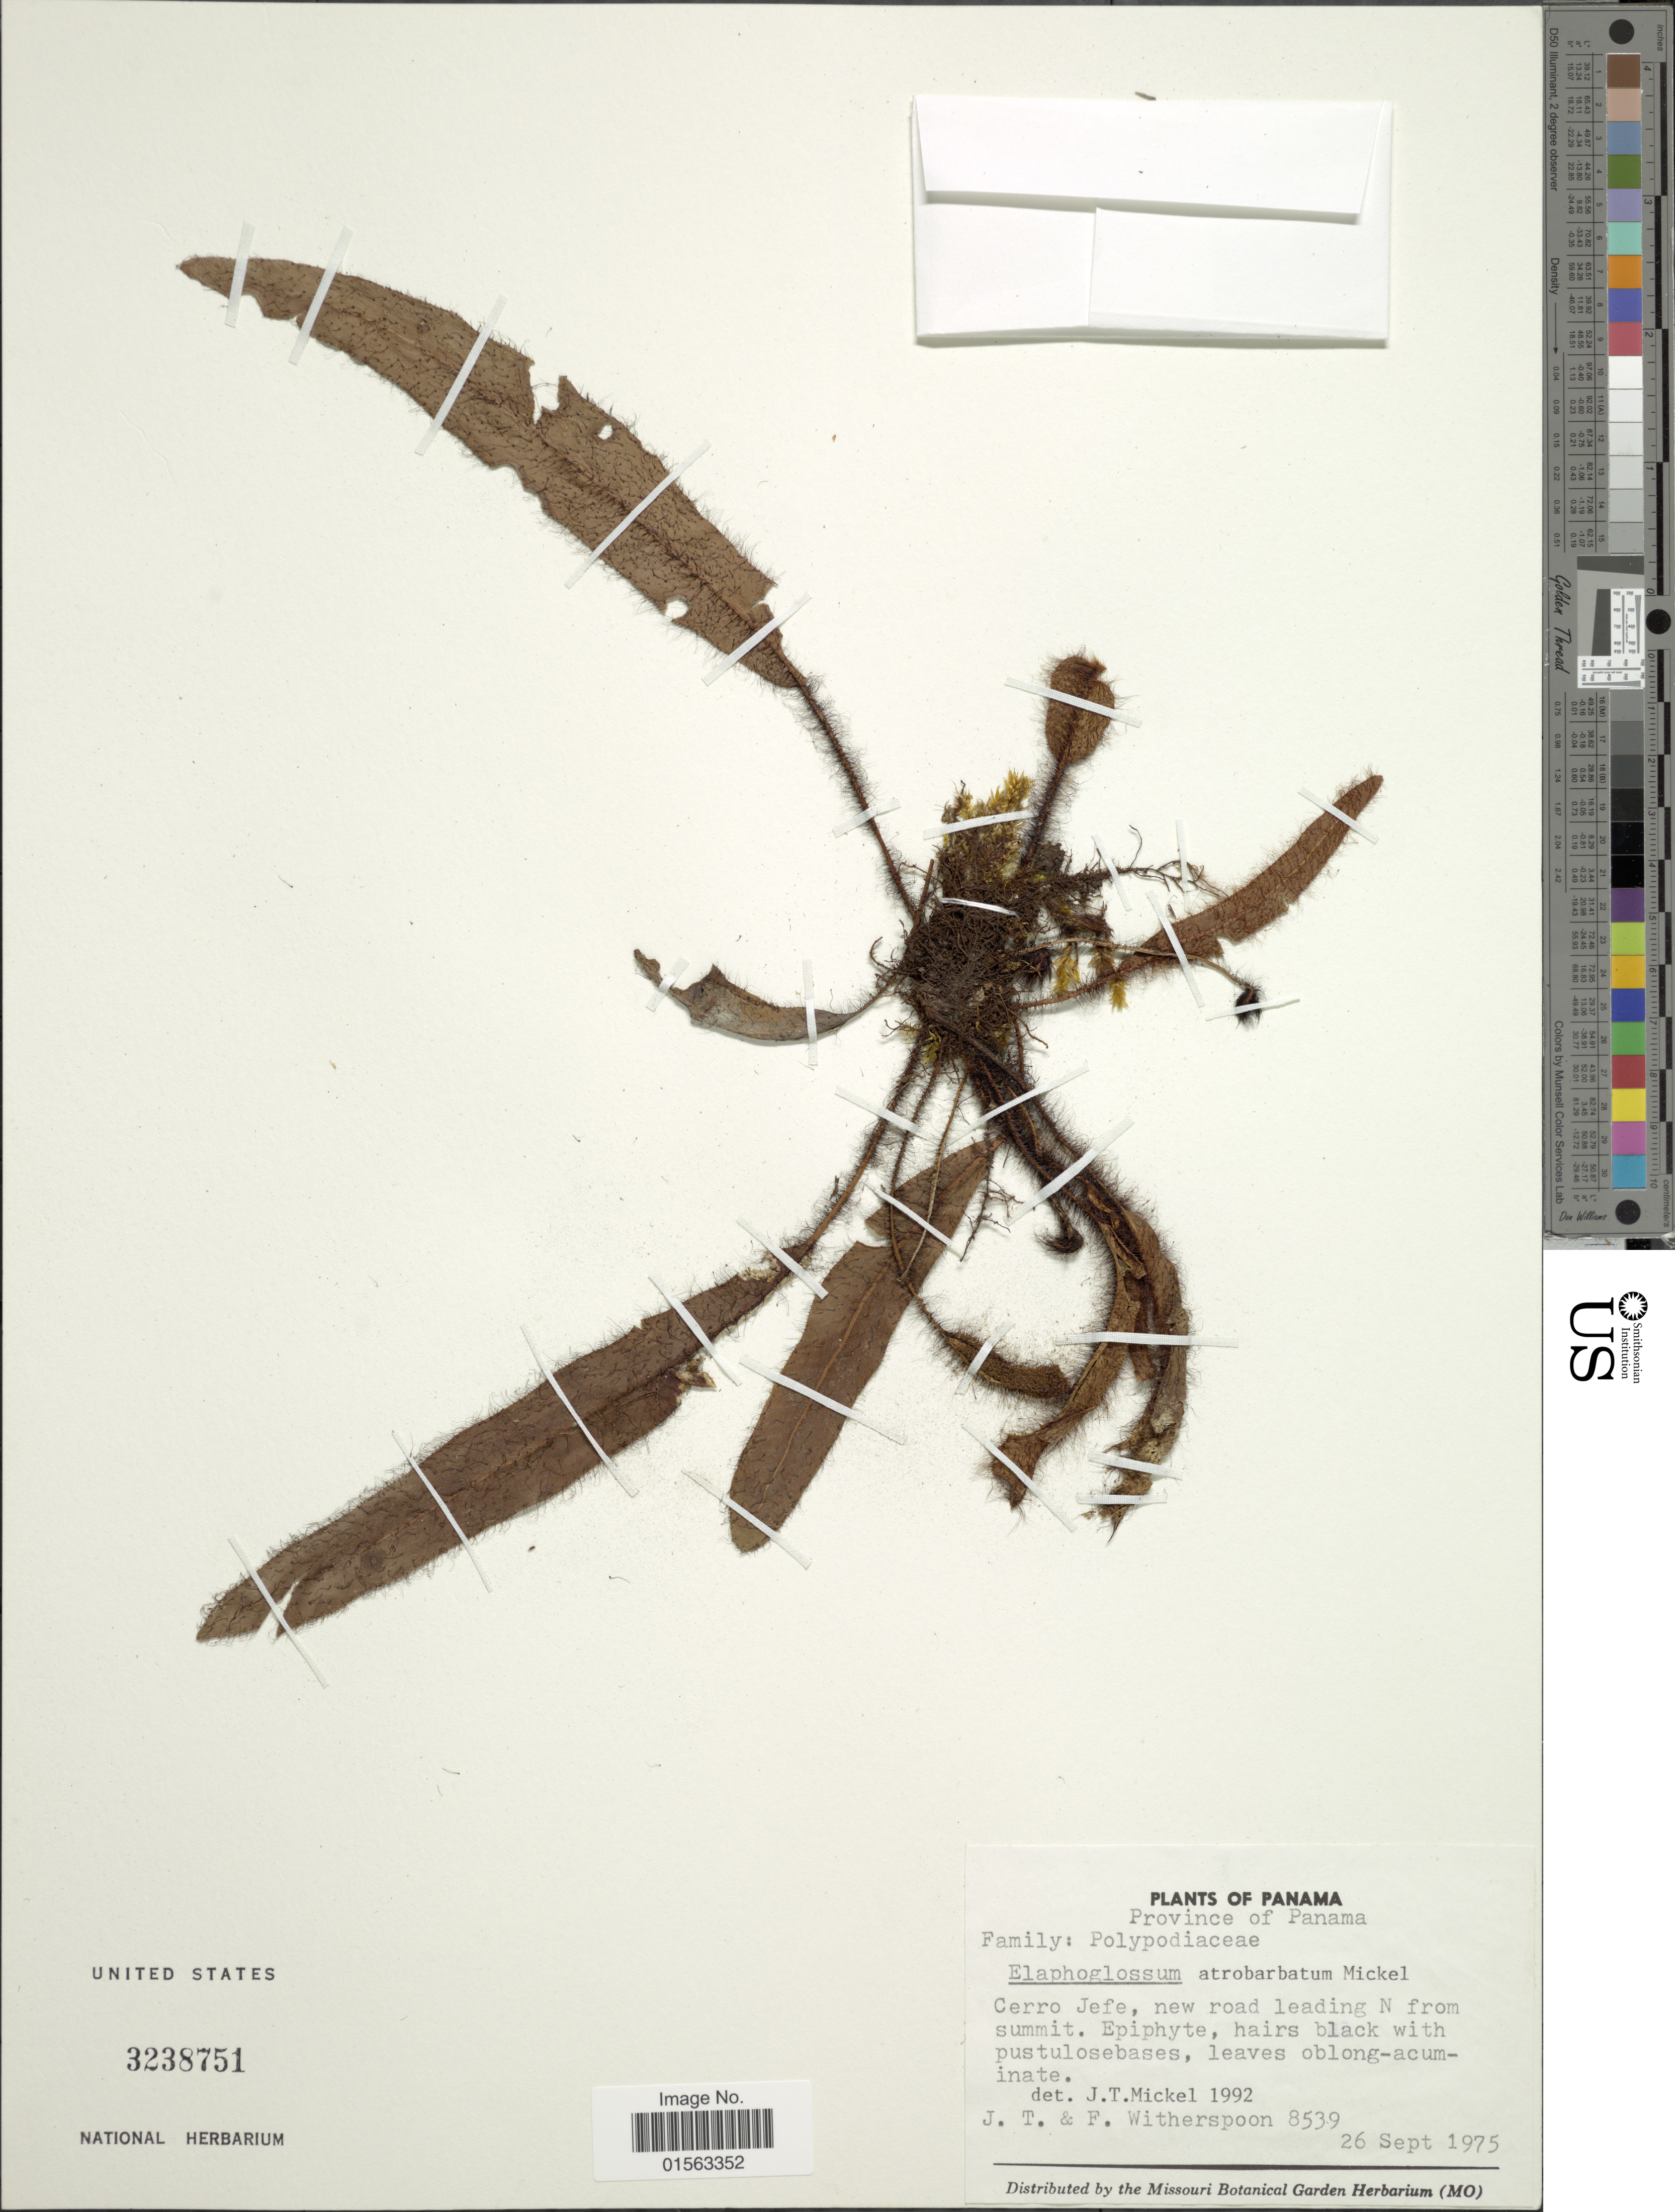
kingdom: Plantae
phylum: Tracheophyta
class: Polypodiopsida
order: Polypodiales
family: Dryopteridaceae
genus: Elaphoglossum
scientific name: Elaphoglossum atrobarbatum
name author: Mickel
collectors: J. Witherspoon & F. Witherspoon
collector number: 8539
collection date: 1975-09-26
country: Panama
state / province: Panamá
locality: Province of Panama, Cerro Jefe, new road leading N from summit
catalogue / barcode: US 3238751